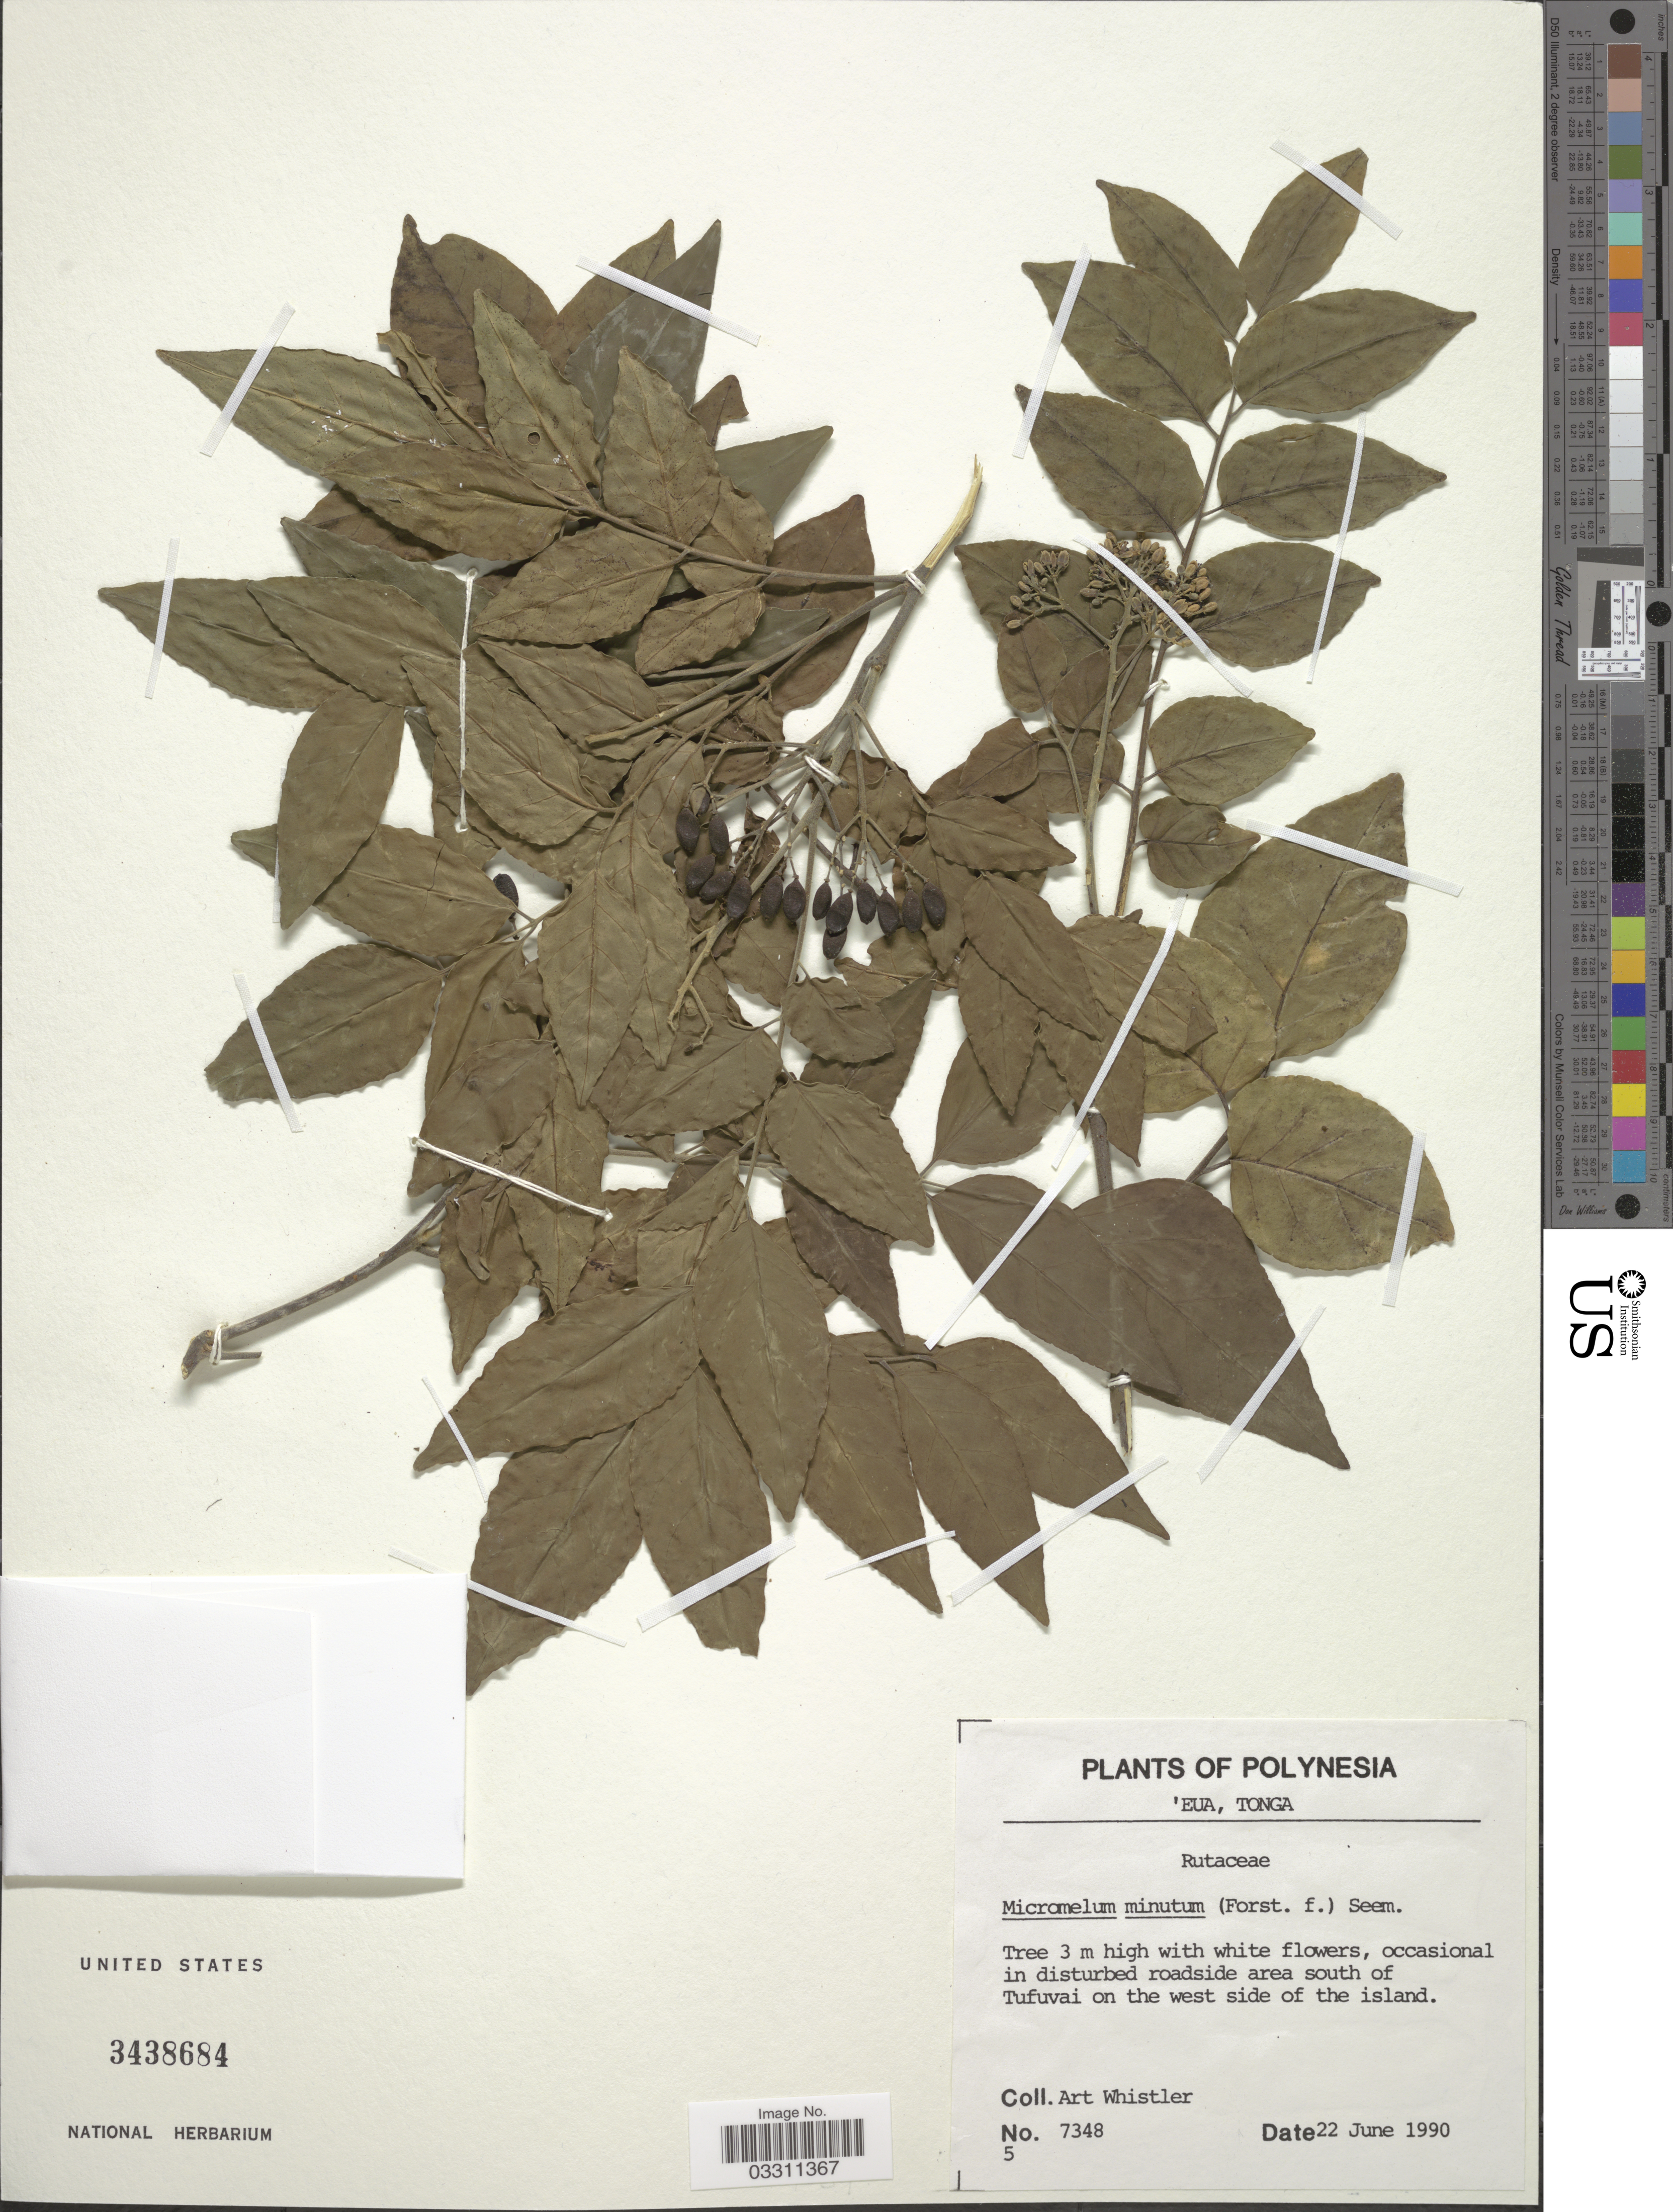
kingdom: Plantae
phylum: Tracheophyta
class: Magnoliopsida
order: Sapindales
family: Rutaceae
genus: Micromelum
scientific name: Micromelum minutum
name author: (G. Forst.) Wight & Arn.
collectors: A. Whistler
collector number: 7348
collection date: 1990-06-22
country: Tonga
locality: Polynesia. 'Eua, Tonga. Occasional in disturbed roadside area south of Tufuvai on the west side of the island.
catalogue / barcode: US 3438684